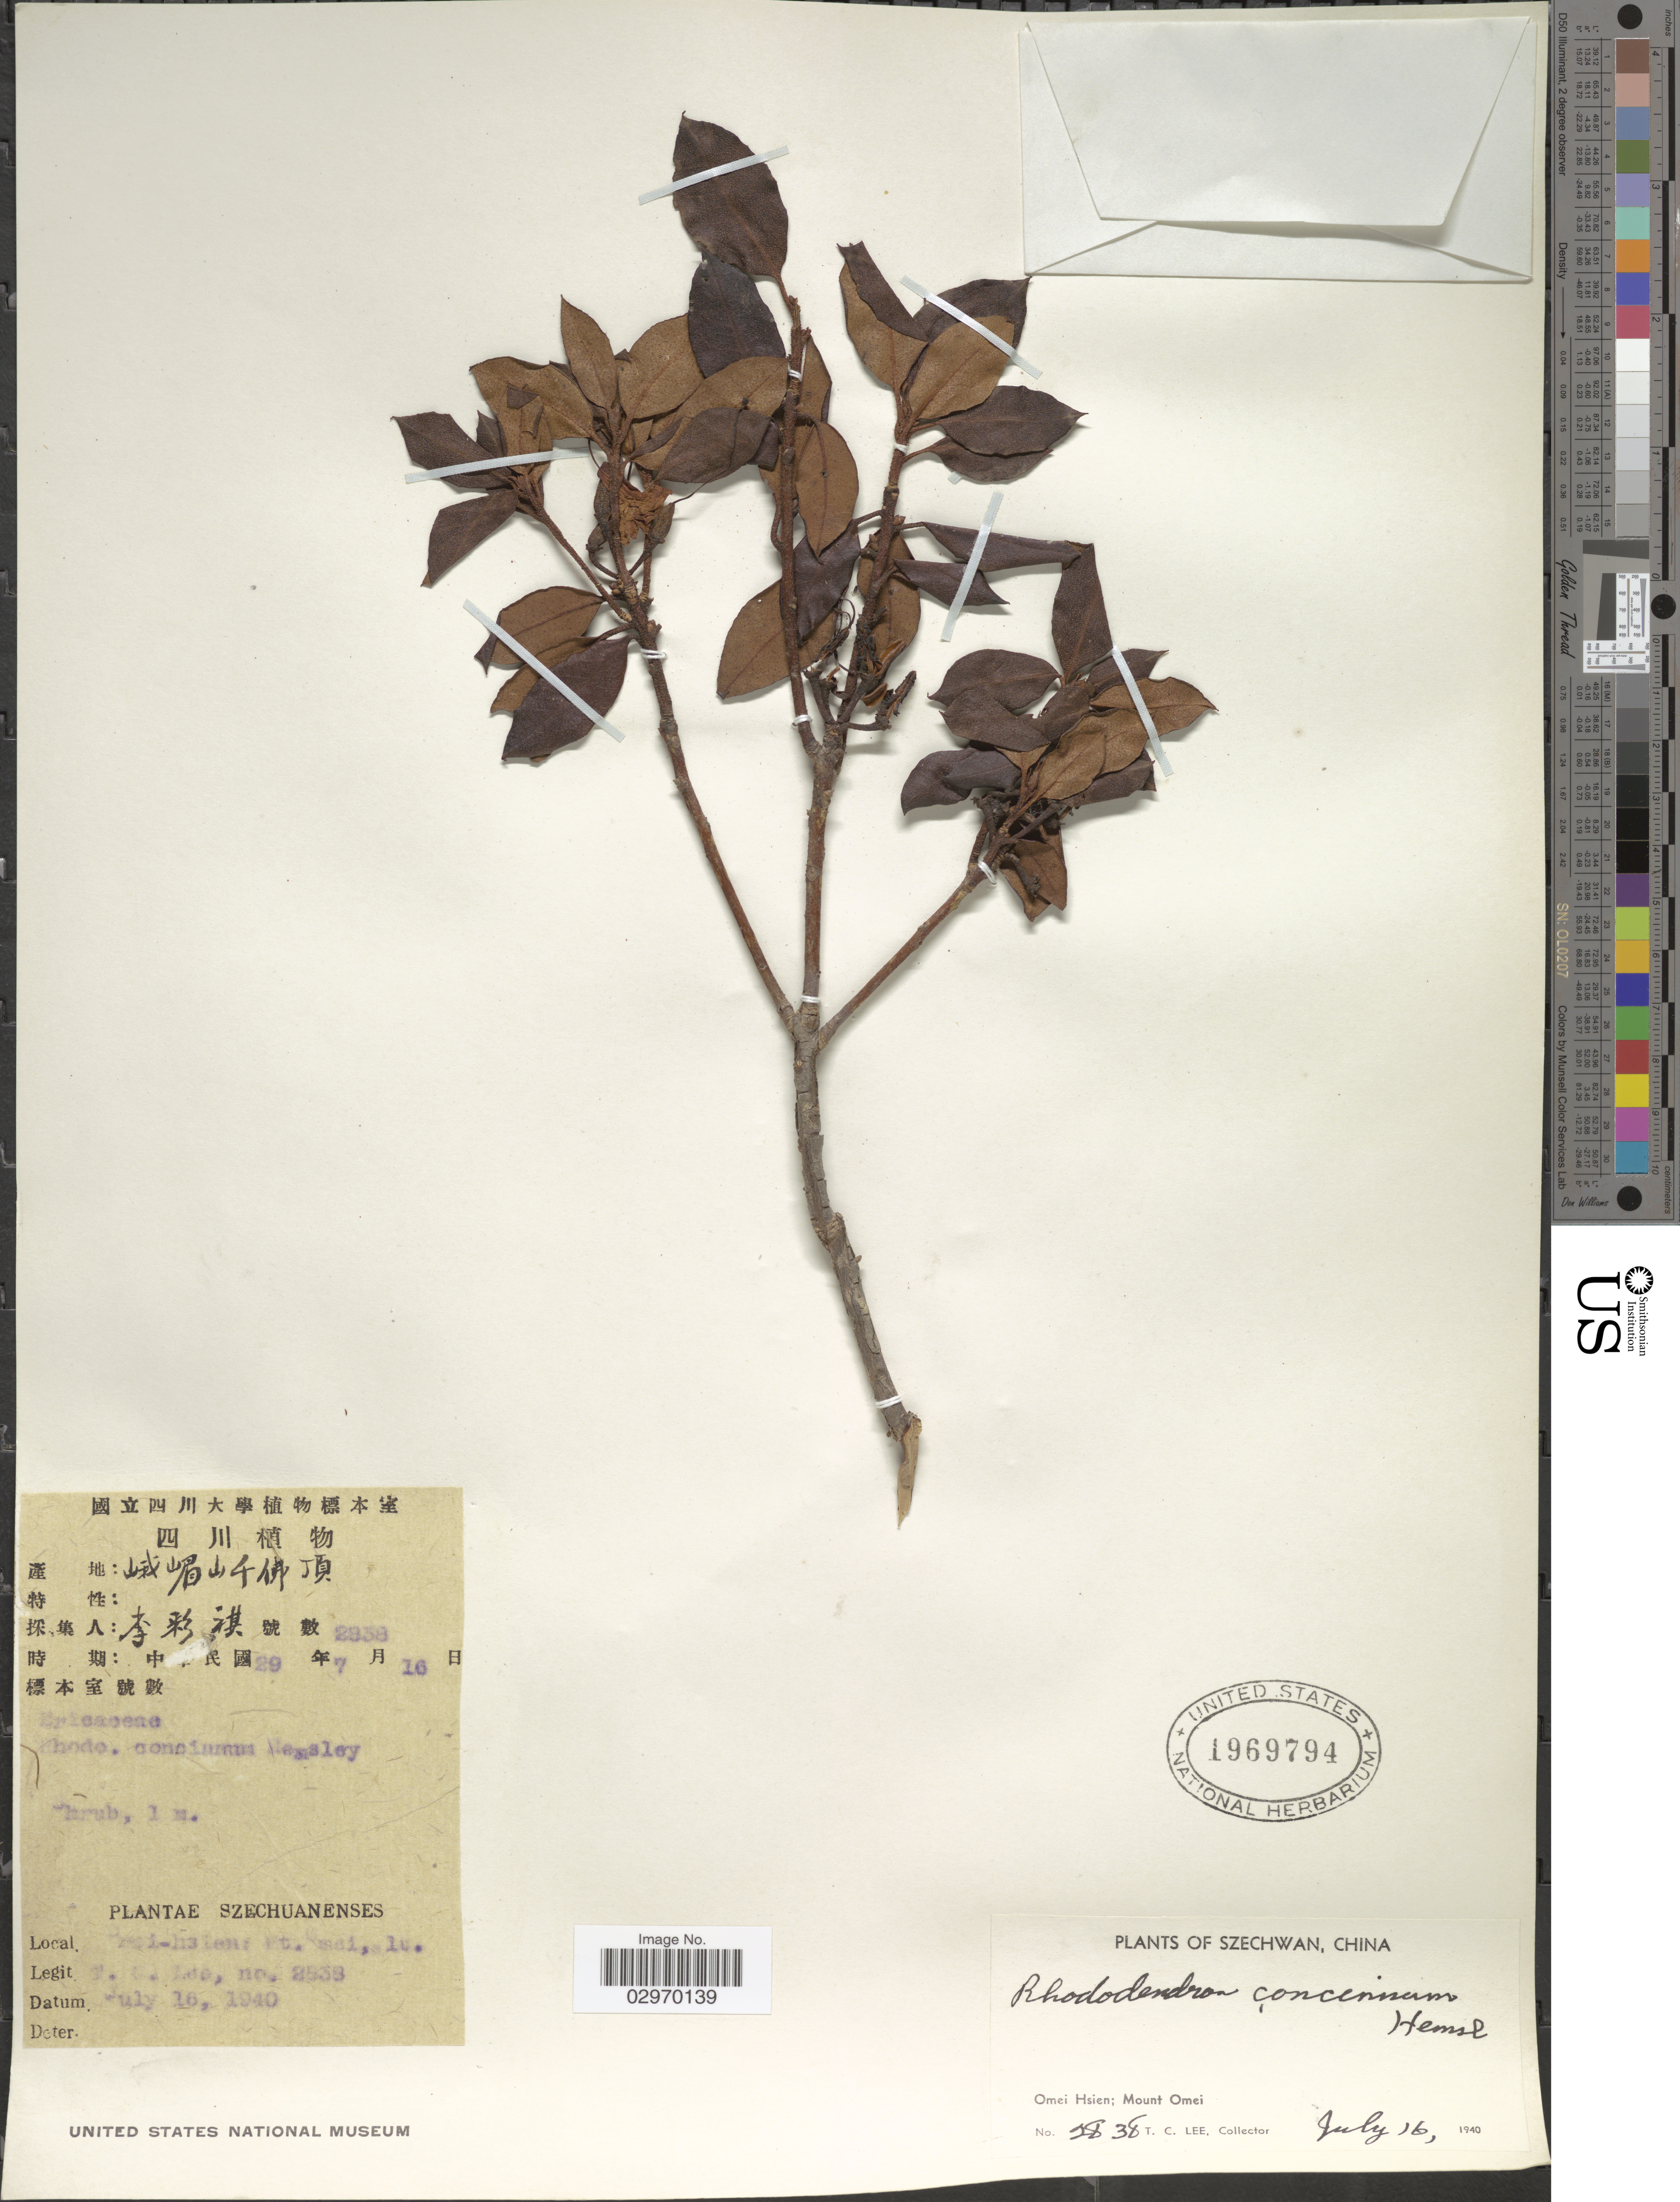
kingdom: Plantae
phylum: Tracheophyta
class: Magnoliopsida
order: Ericales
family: Ericaceae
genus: Rhododendron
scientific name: Rhododendron concinnum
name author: Hemsl.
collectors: T. Lee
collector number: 2838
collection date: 1940-07-16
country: China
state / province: Sichuan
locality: Szechwan. Omei Hsien: Mount Omei.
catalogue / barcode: US 1969794